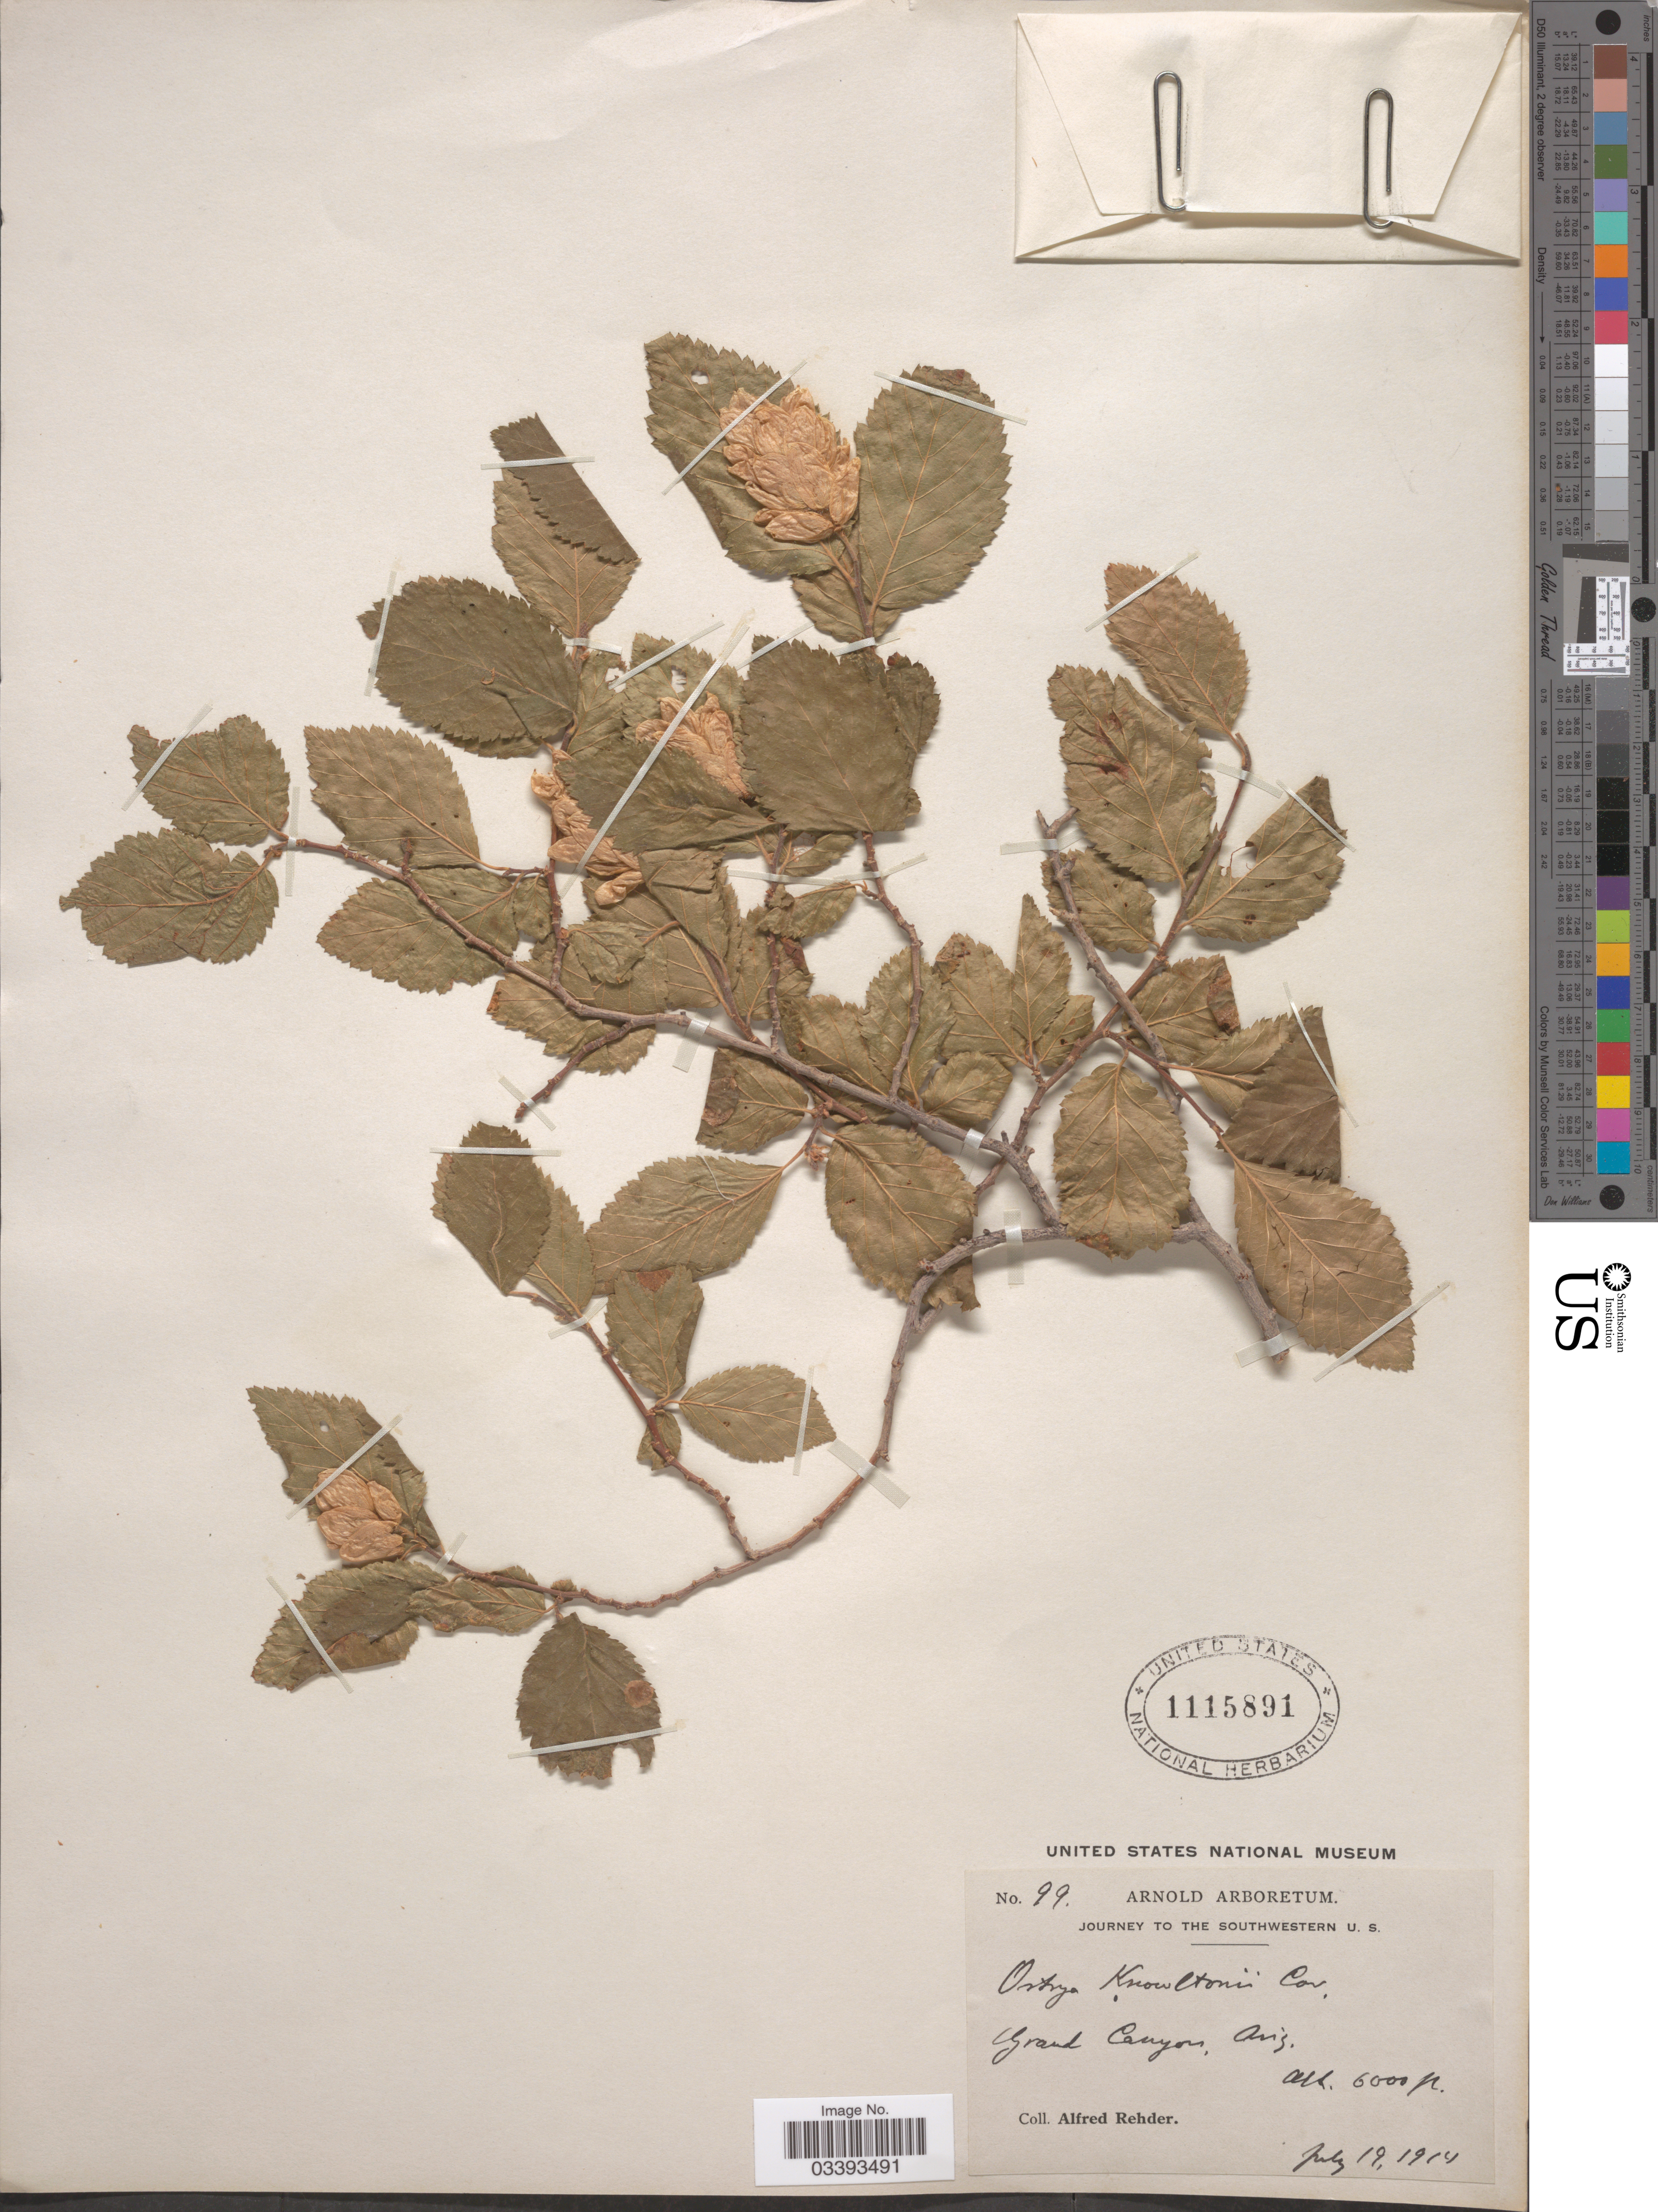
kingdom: Plantae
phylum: Tracheophyta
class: Magnoliopsida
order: Fagales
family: Betulaceae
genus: Ostrya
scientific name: Ostrya knowltoni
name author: Coville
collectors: A. Rehder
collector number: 99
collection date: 1914-07-19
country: United States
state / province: Arizona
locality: Southwestern U.S. Grand Canyon, Ariz.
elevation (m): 1829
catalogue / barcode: US 1115891